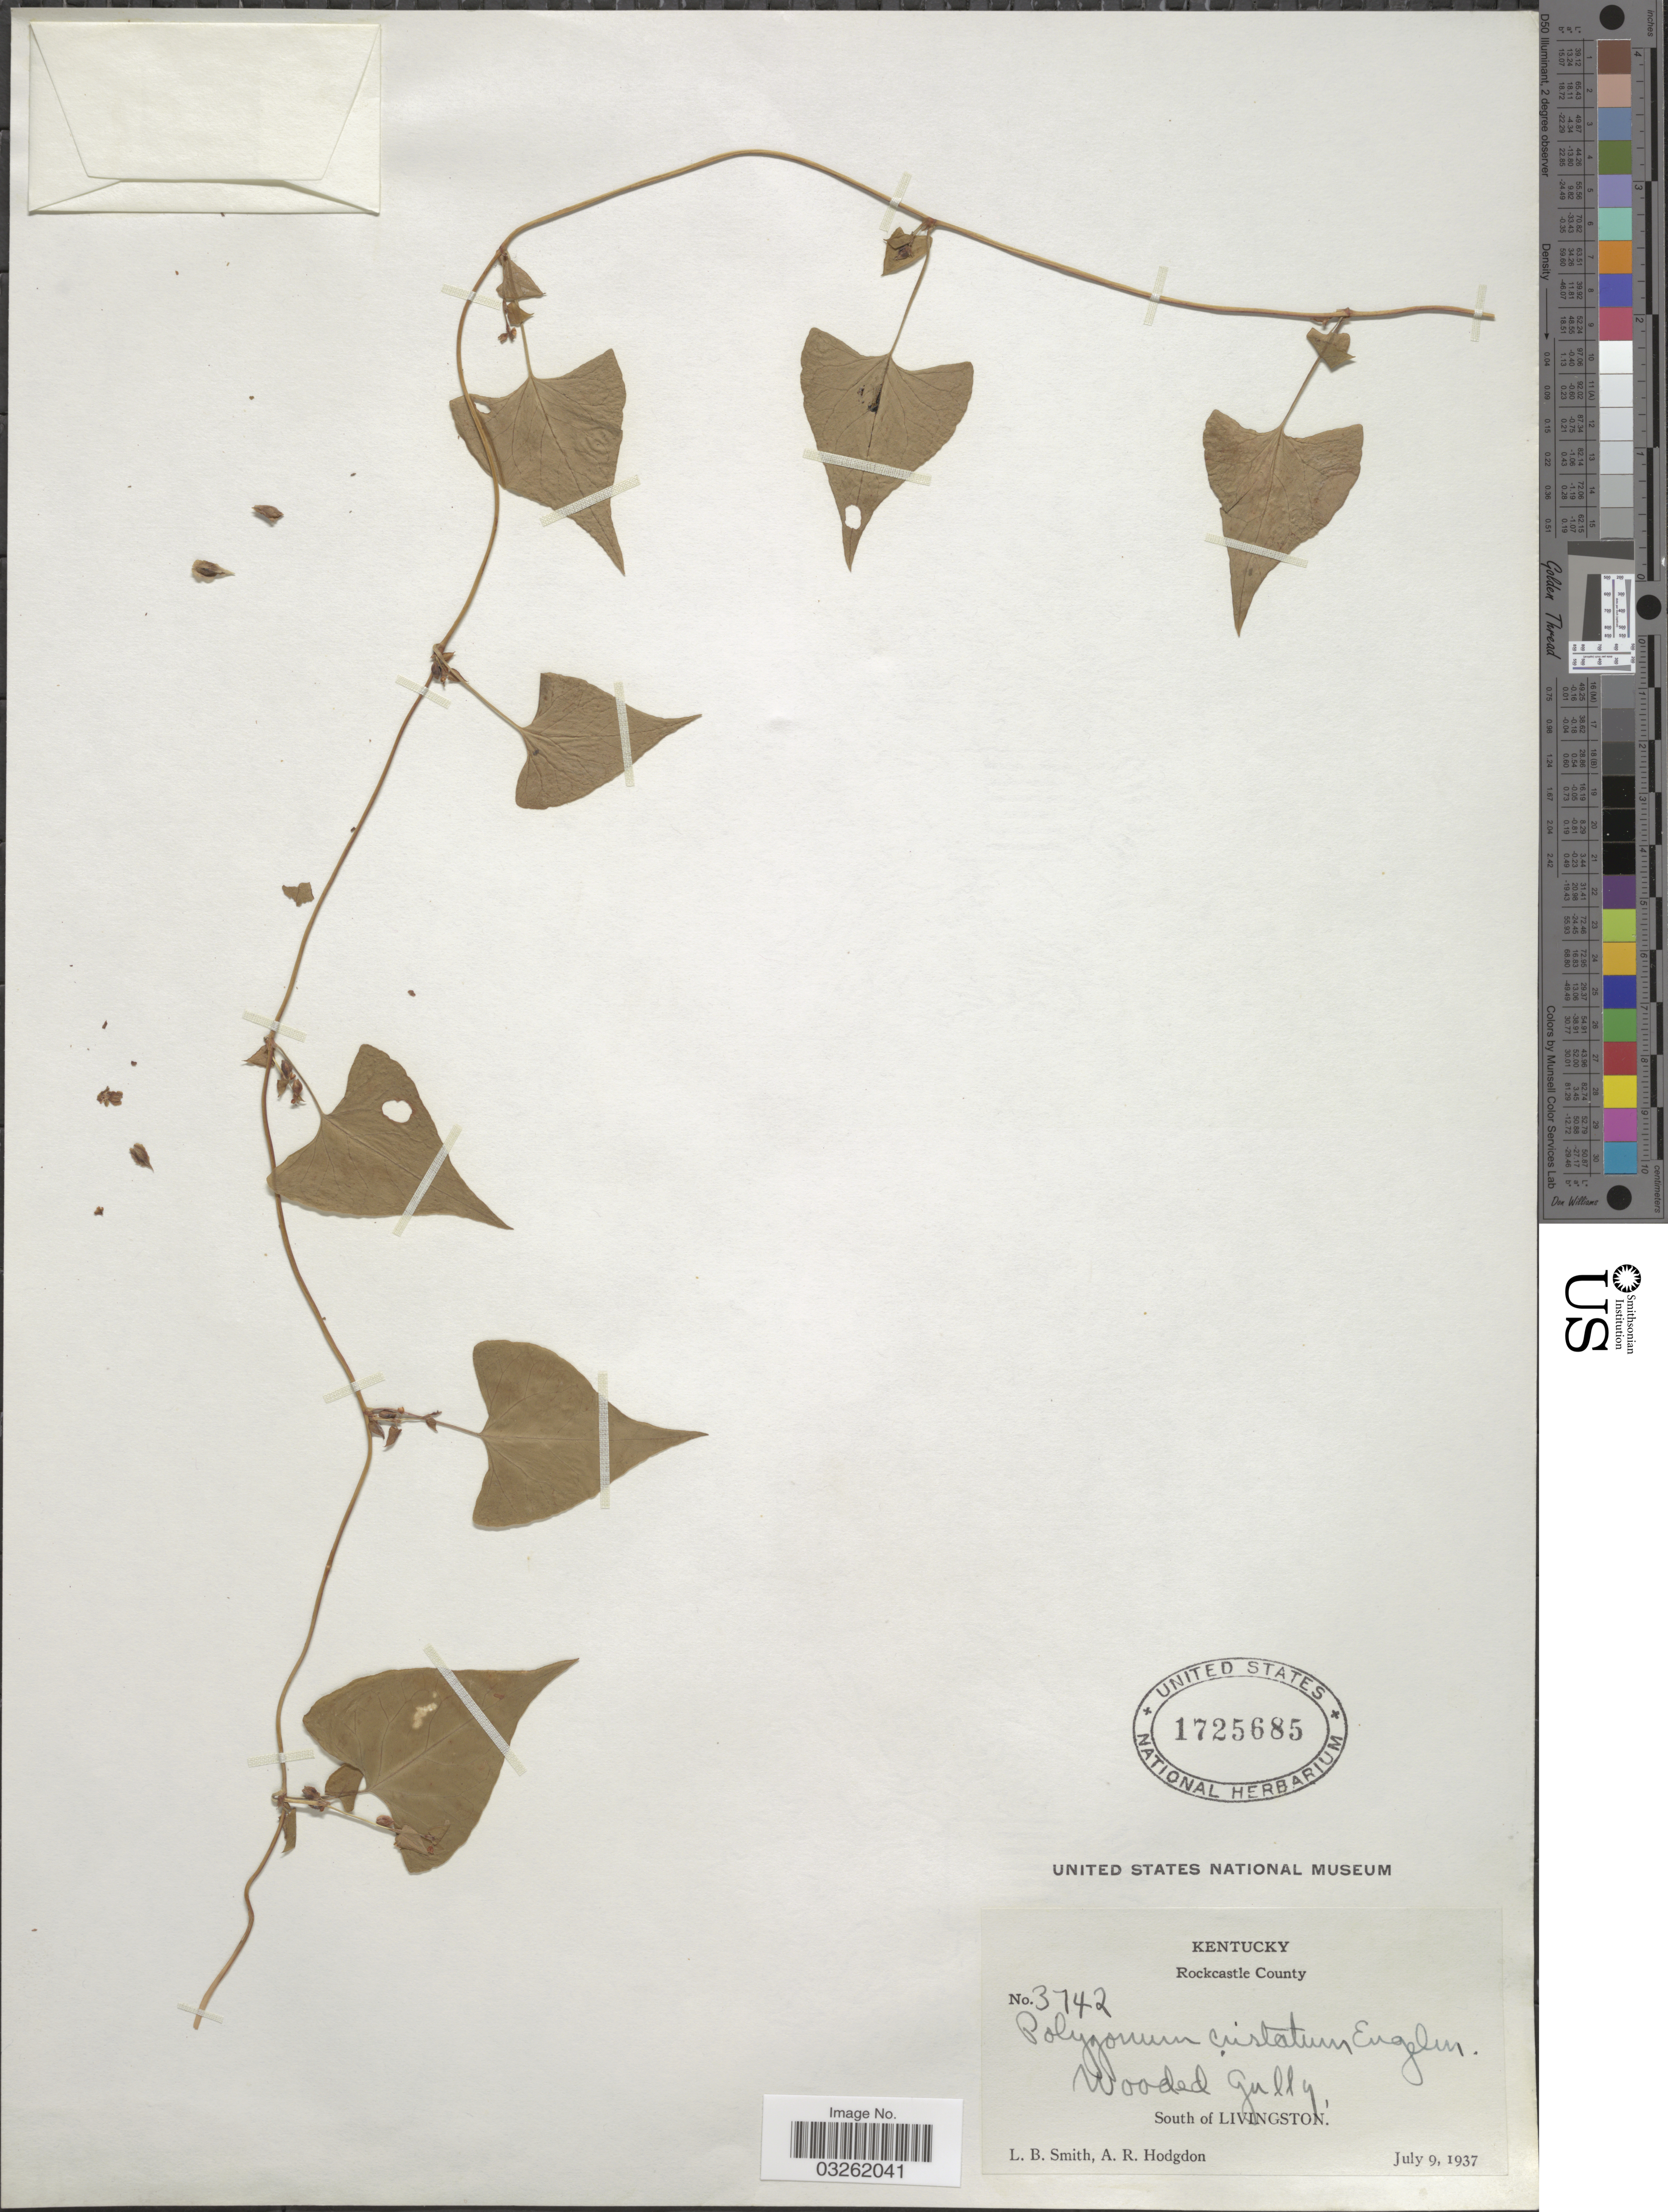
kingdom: Plantae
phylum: Tracheophyta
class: Magnoliopsida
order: Caryophyllales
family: Polygonaceae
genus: Fallopia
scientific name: Fallopia scandens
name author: (L.) Holub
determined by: Strong, Mark T., (BOT), Smithsonian Institution - National Museum of Natural History (UNITED STATES)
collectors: L. Smith & A. R. Hodgdon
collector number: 3742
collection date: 1937-07-09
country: United States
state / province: Kentucky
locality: Rockcastle County. South of Livingston.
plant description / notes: Fallopia cristata (Engelm. & A. Gray) Holub here treated as a heterotypic synonym.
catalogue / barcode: US 1725685